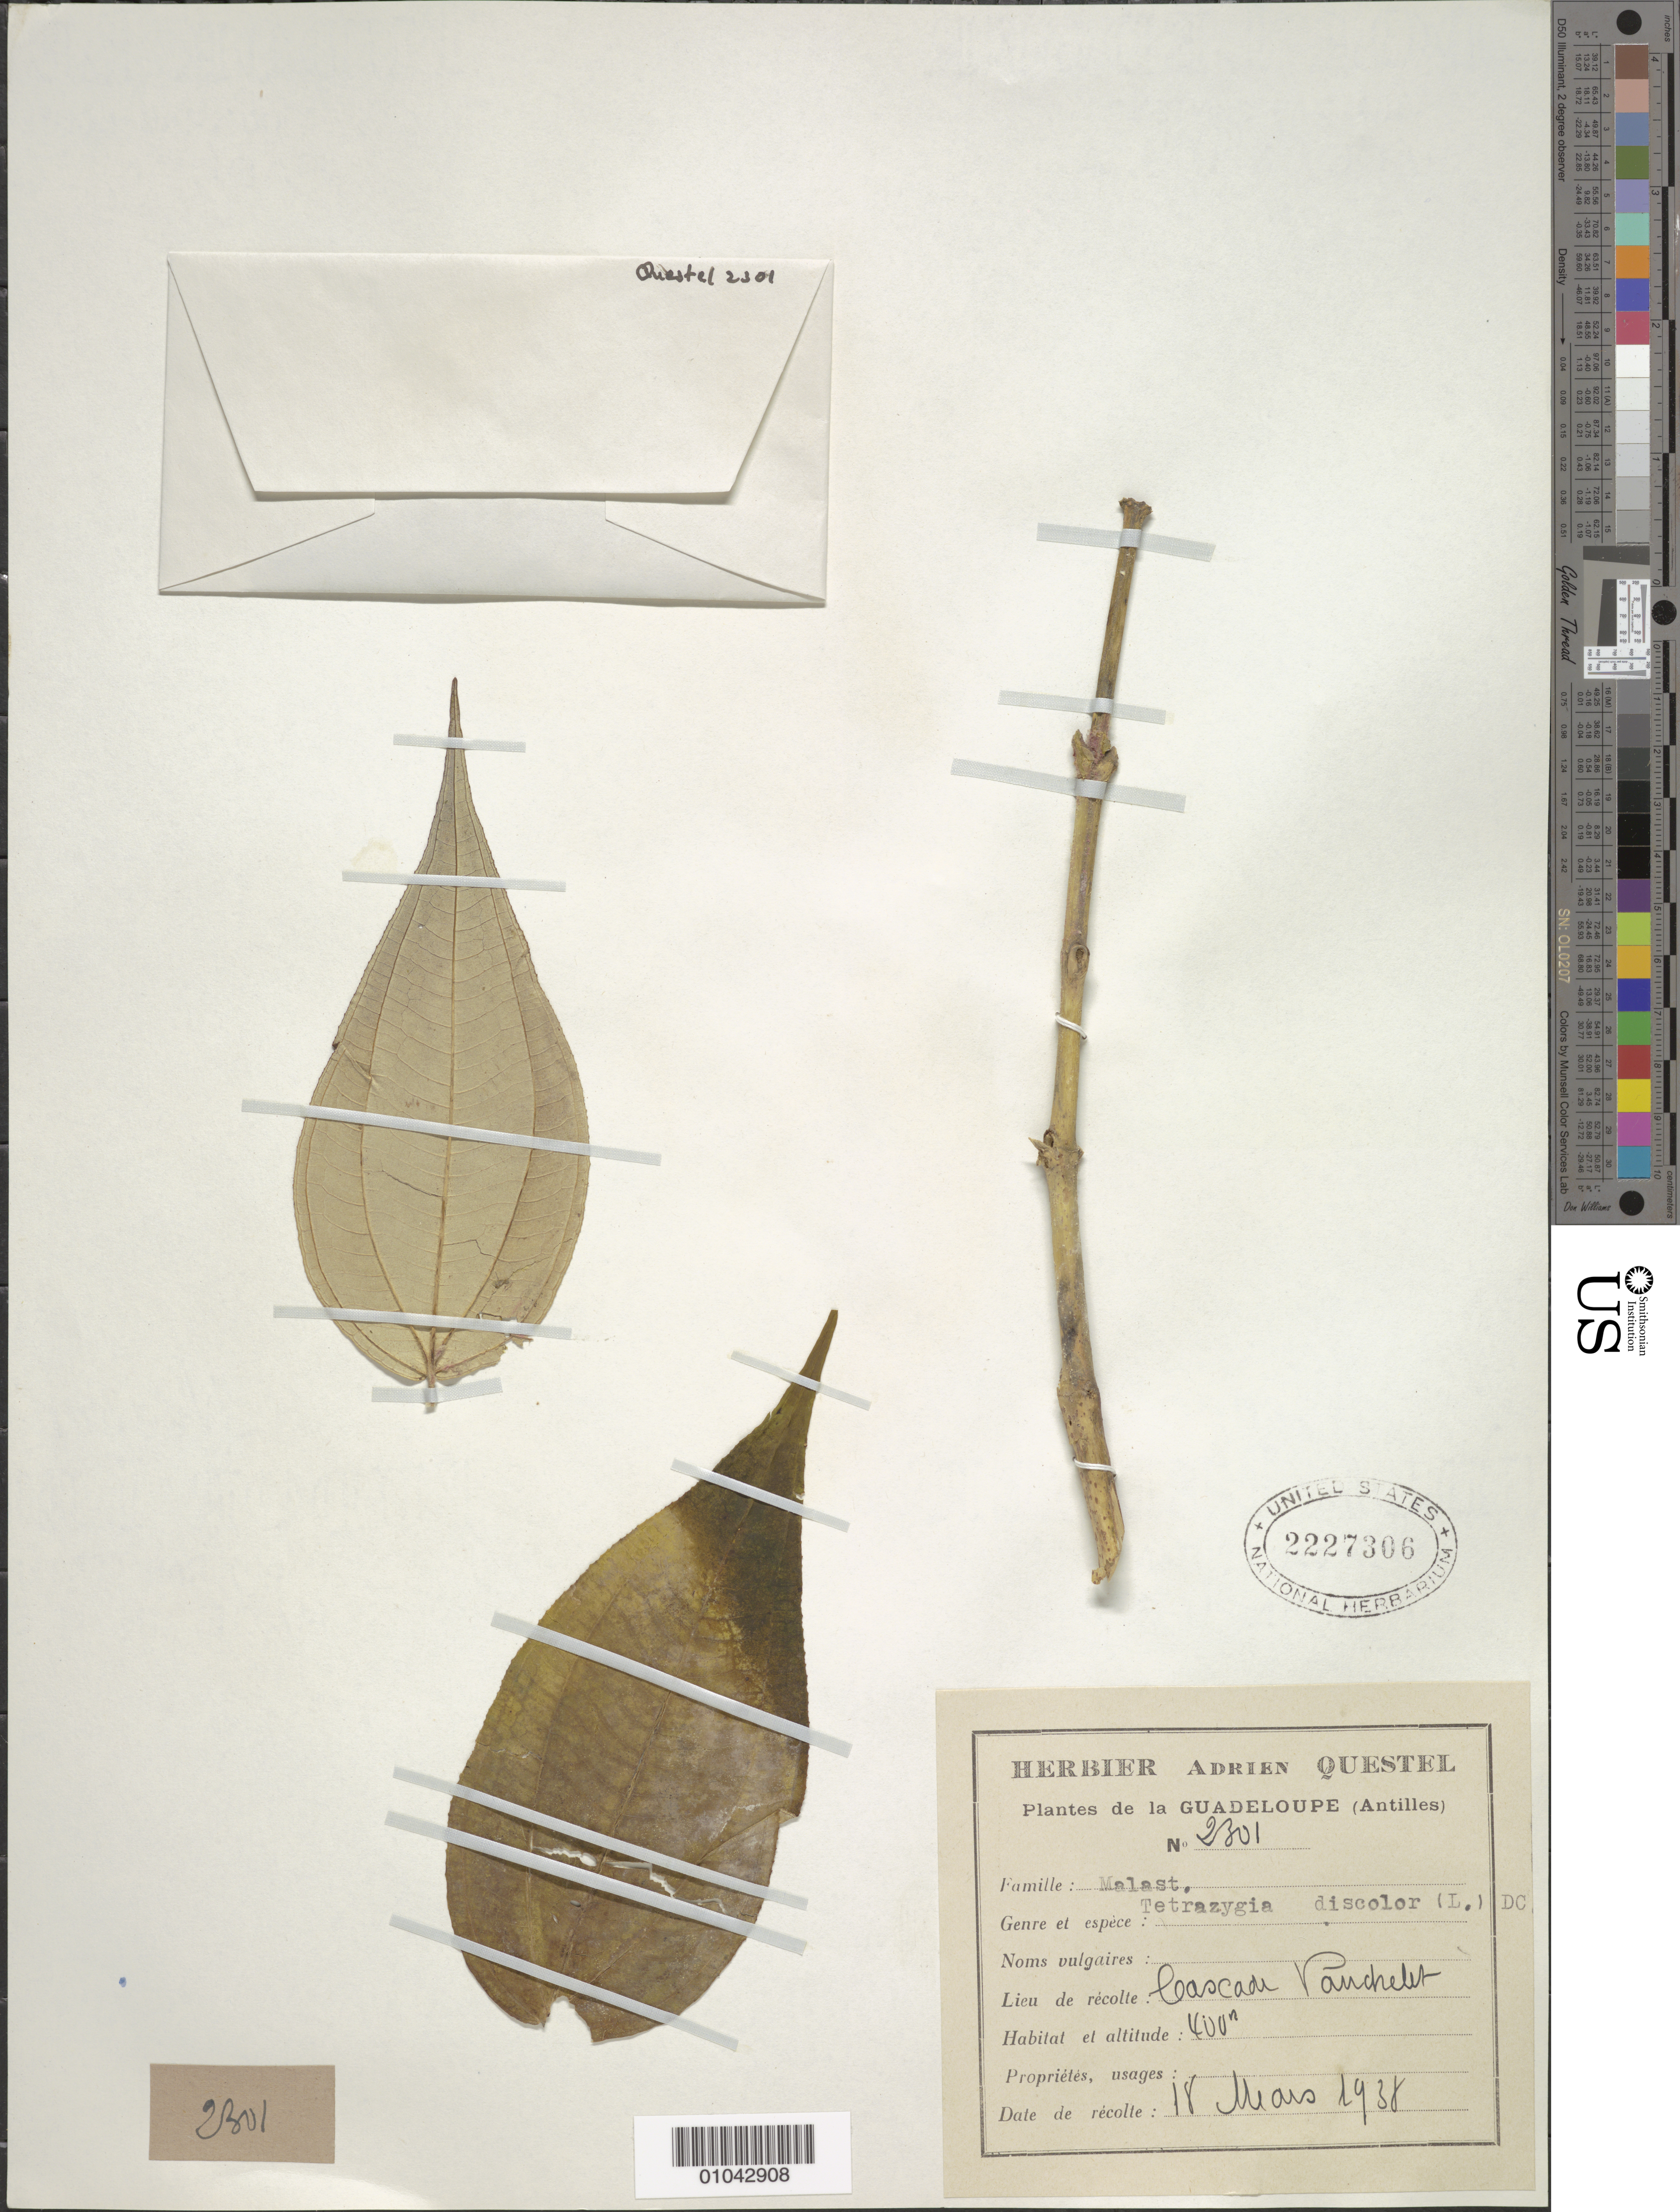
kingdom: Plantae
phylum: Tracheophyta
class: Magnoliopsida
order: Myrtales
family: Melastomataceae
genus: Tetrazygia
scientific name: Tetrazygia discolor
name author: (L.) DC.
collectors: A. Questel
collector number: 2301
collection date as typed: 18 Mar 1938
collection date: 1938-03-18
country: Guadeloupe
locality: Cascade Panchelet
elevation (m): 400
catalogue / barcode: US 2227306